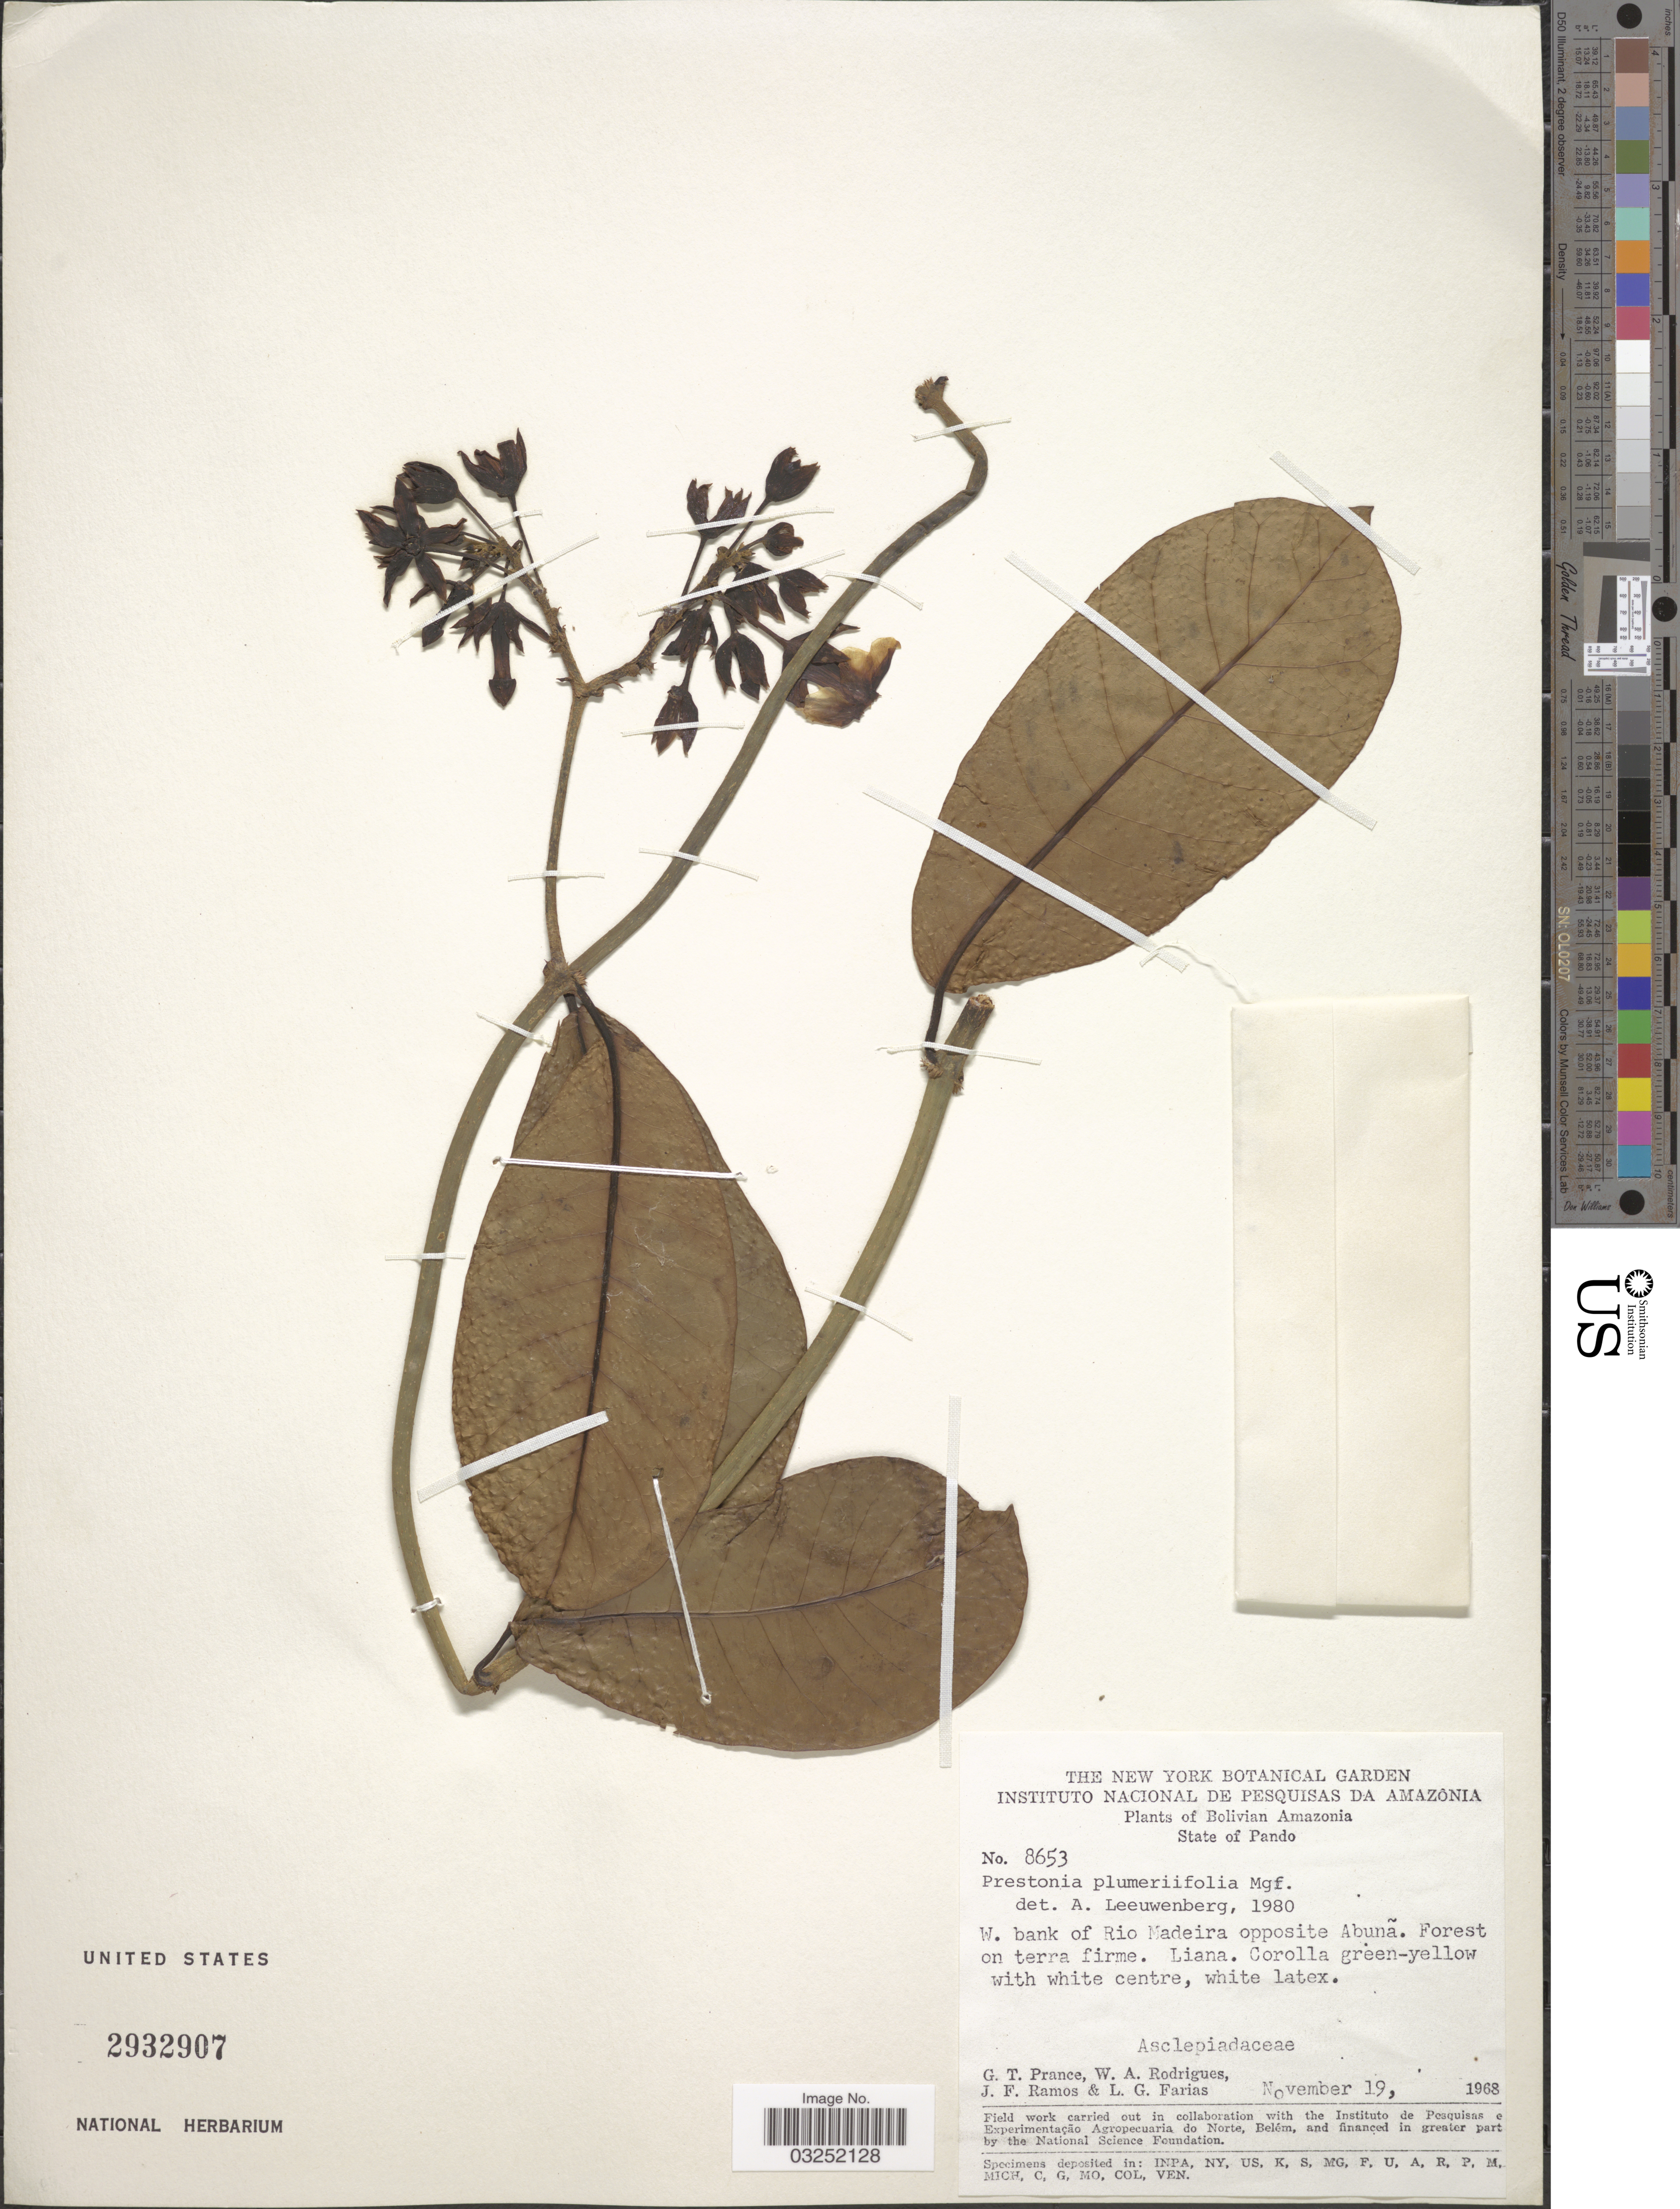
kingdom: Plantae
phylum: Tracheophyta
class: Magnoliopsida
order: Gentianales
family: Apocynaceae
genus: Prestonia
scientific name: Prestonia plumierifolia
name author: Markgr.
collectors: G. T. Prance, W. A. Rodrigues, J. F. Ramos & L. G. Farias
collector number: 8653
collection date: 1968-11-19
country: Bolivia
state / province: Pando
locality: Bolivian Amazonia, State of Pando, W. bank of Rio Madeira opposite Abuña.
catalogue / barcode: US 2932907